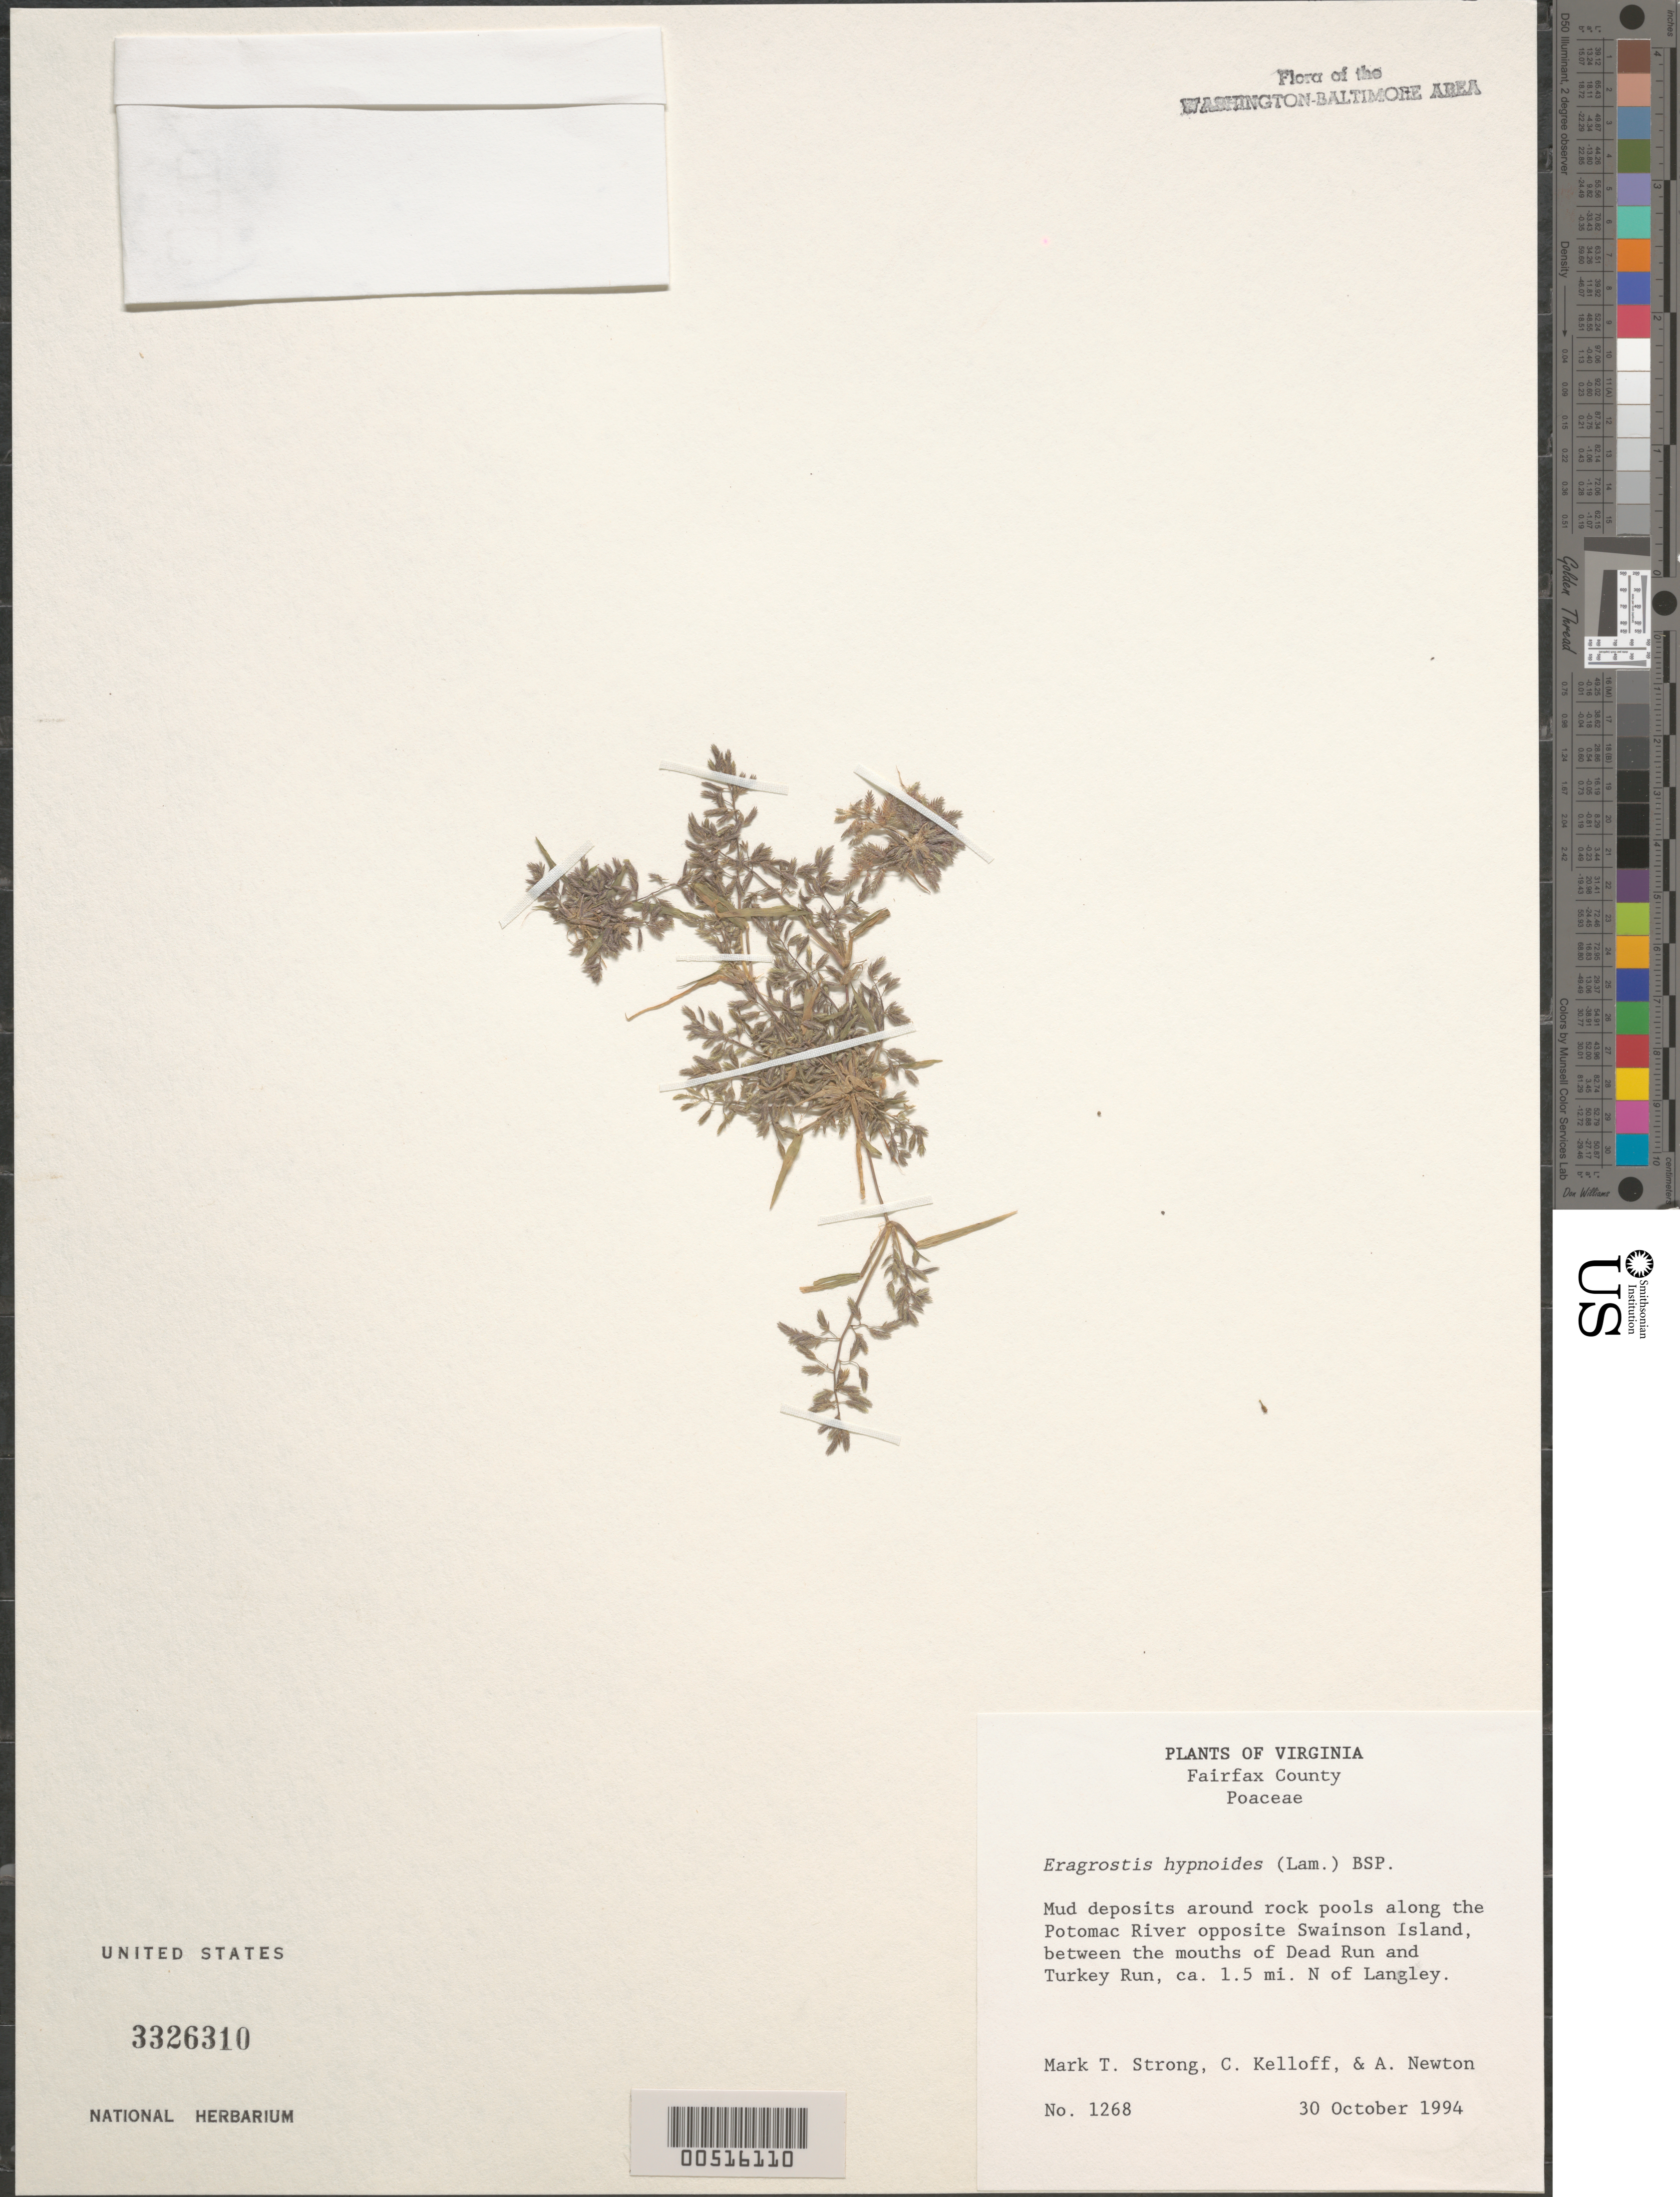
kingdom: Plantae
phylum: Tracheophyta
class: Liliopsida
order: Poales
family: Poaceae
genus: Eragrostis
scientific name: Eragrostis hypnoides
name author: (Lam.) Britton, Stearns & Poggenb.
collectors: M. T. Strong, C. L. Kelloff & A. Newton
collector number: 1268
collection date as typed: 30 Oct 1994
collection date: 1994-10-30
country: United States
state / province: Virginia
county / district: Fairfax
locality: Along Potomac River opposite Swainson Island, between the mouths of Dead Run and Turkey Run, N of Langley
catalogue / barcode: US 3326310